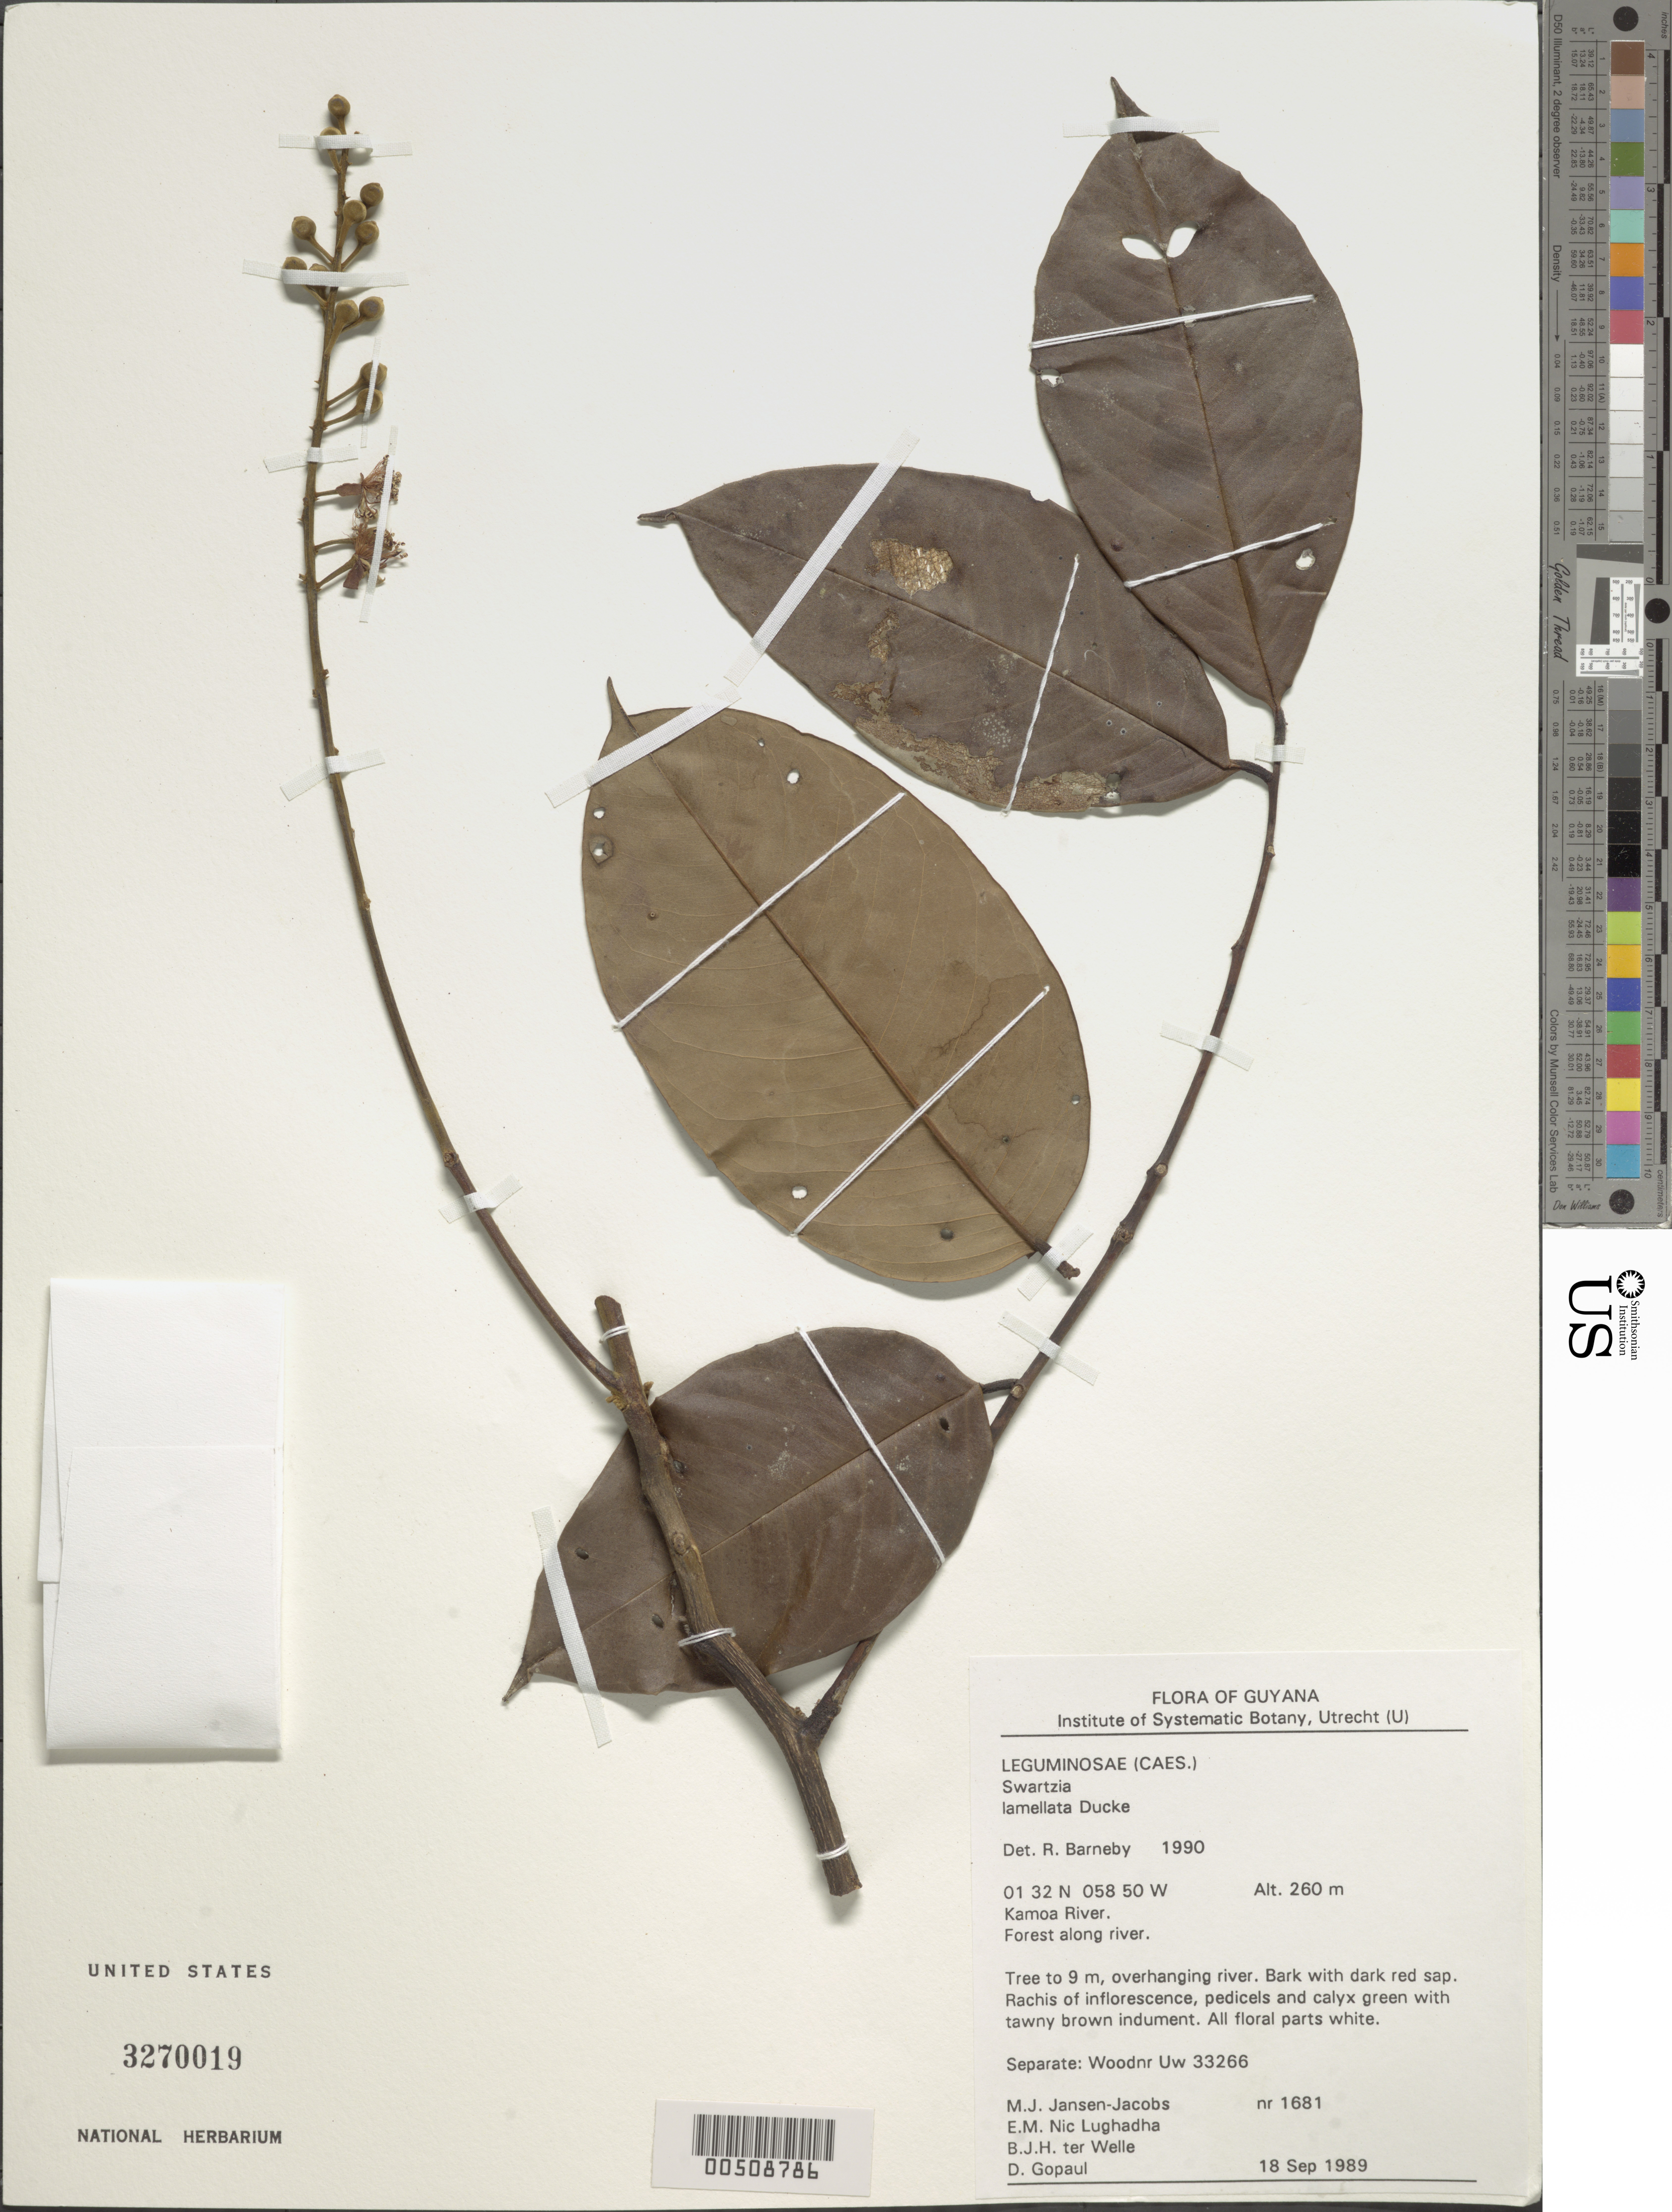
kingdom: Plantae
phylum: Tracheophyta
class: Magnoliopsida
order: Fabales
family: Fabaceae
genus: Swartzia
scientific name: Swartzia lamellata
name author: Ducke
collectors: M. J. Jansen-Jacobs, E. Nic Lughadha, B. Welle & D. Gopaul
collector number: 1681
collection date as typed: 18 Sep 1989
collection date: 1989-09-18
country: Guyana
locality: Kamoa River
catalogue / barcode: US 3270019